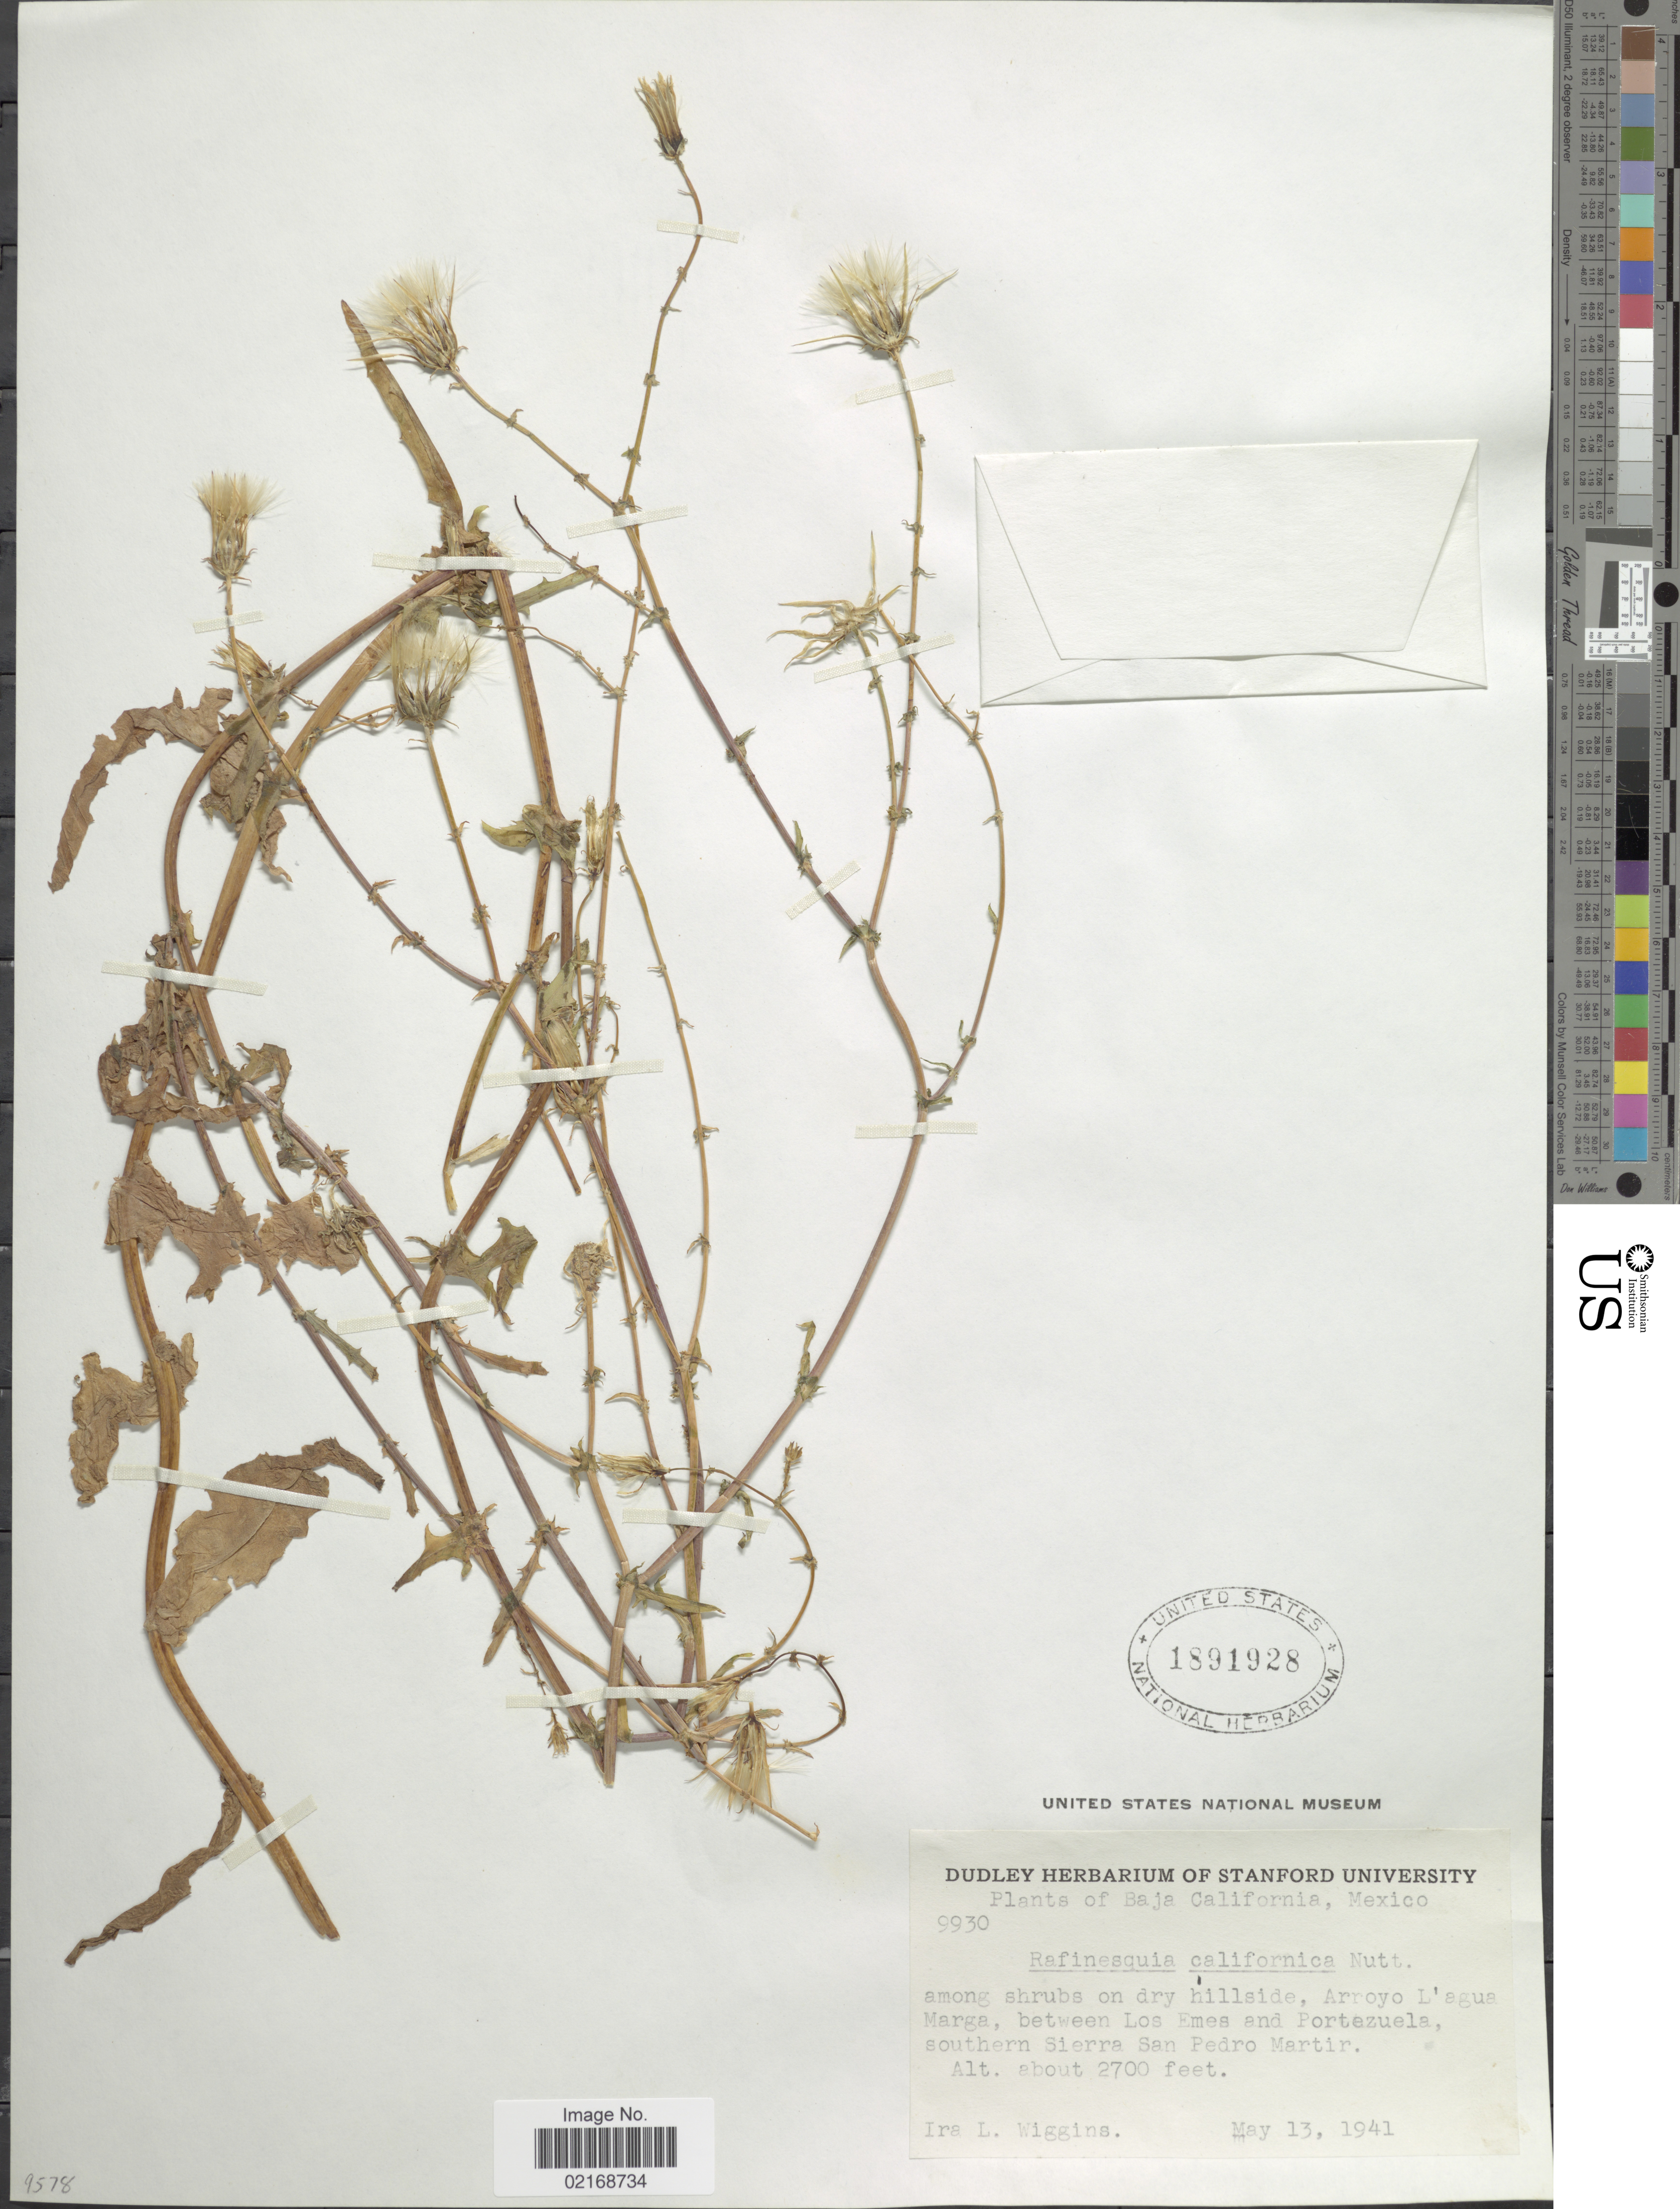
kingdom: Plantae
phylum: Tracheophyta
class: Magnoliopsida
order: Asterales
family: Asteraceae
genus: Rafinesquia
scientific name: Rafinesquia californica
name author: Nutt.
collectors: I. L. Wiggins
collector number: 9930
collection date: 1941-05-13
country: Mexico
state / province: Baja California Norte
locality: Among shrubs on dry hillside, Arroyo L'agua Marga, between Los EMes and Portezuela, southern Sierra San Pedro Martir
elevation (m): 823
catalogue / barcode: US 1891928